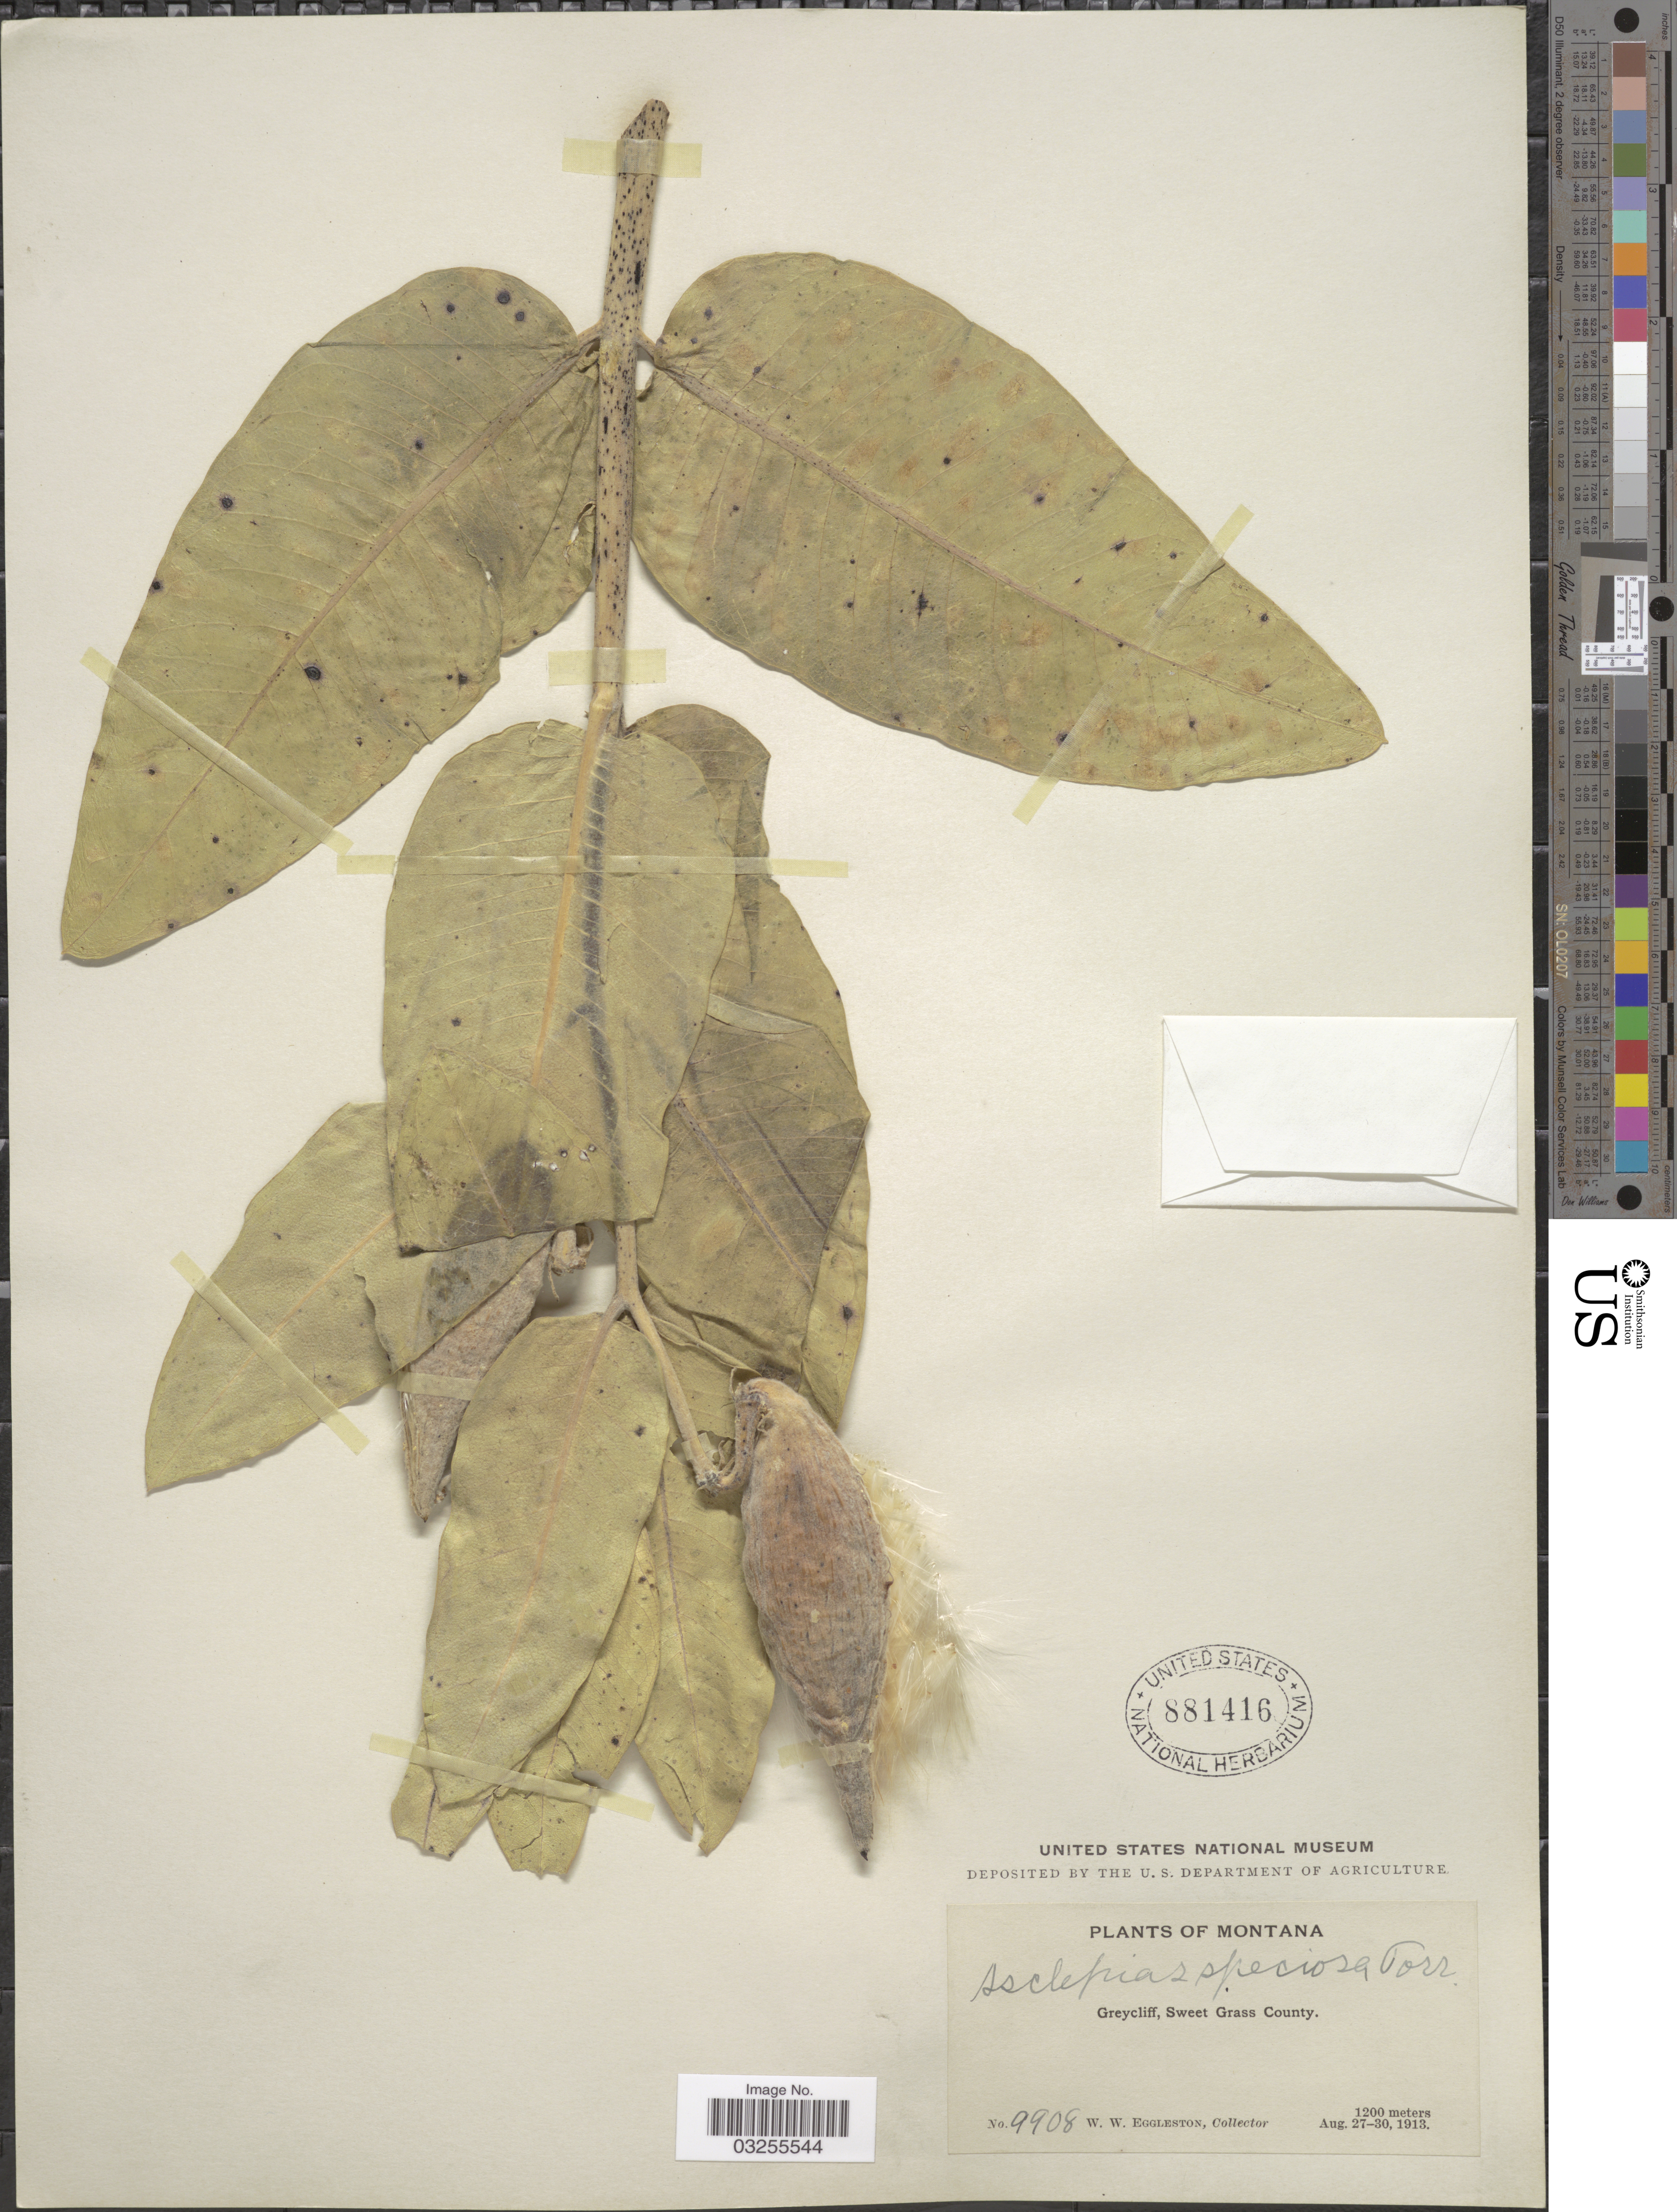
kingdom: Plantae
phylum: Tracheophyta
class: Magnoliopsida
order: Gentianales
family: Apocynaceae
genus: Asclepias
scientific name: Asclepias speciosa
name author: Torr.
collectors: W. W. Eggleston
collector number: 9908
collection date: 1913-08-27/1913-08-30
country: United States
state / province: Montana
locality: Greycliff, Sweet Grass County.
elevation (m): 1200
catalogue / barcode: US 881416